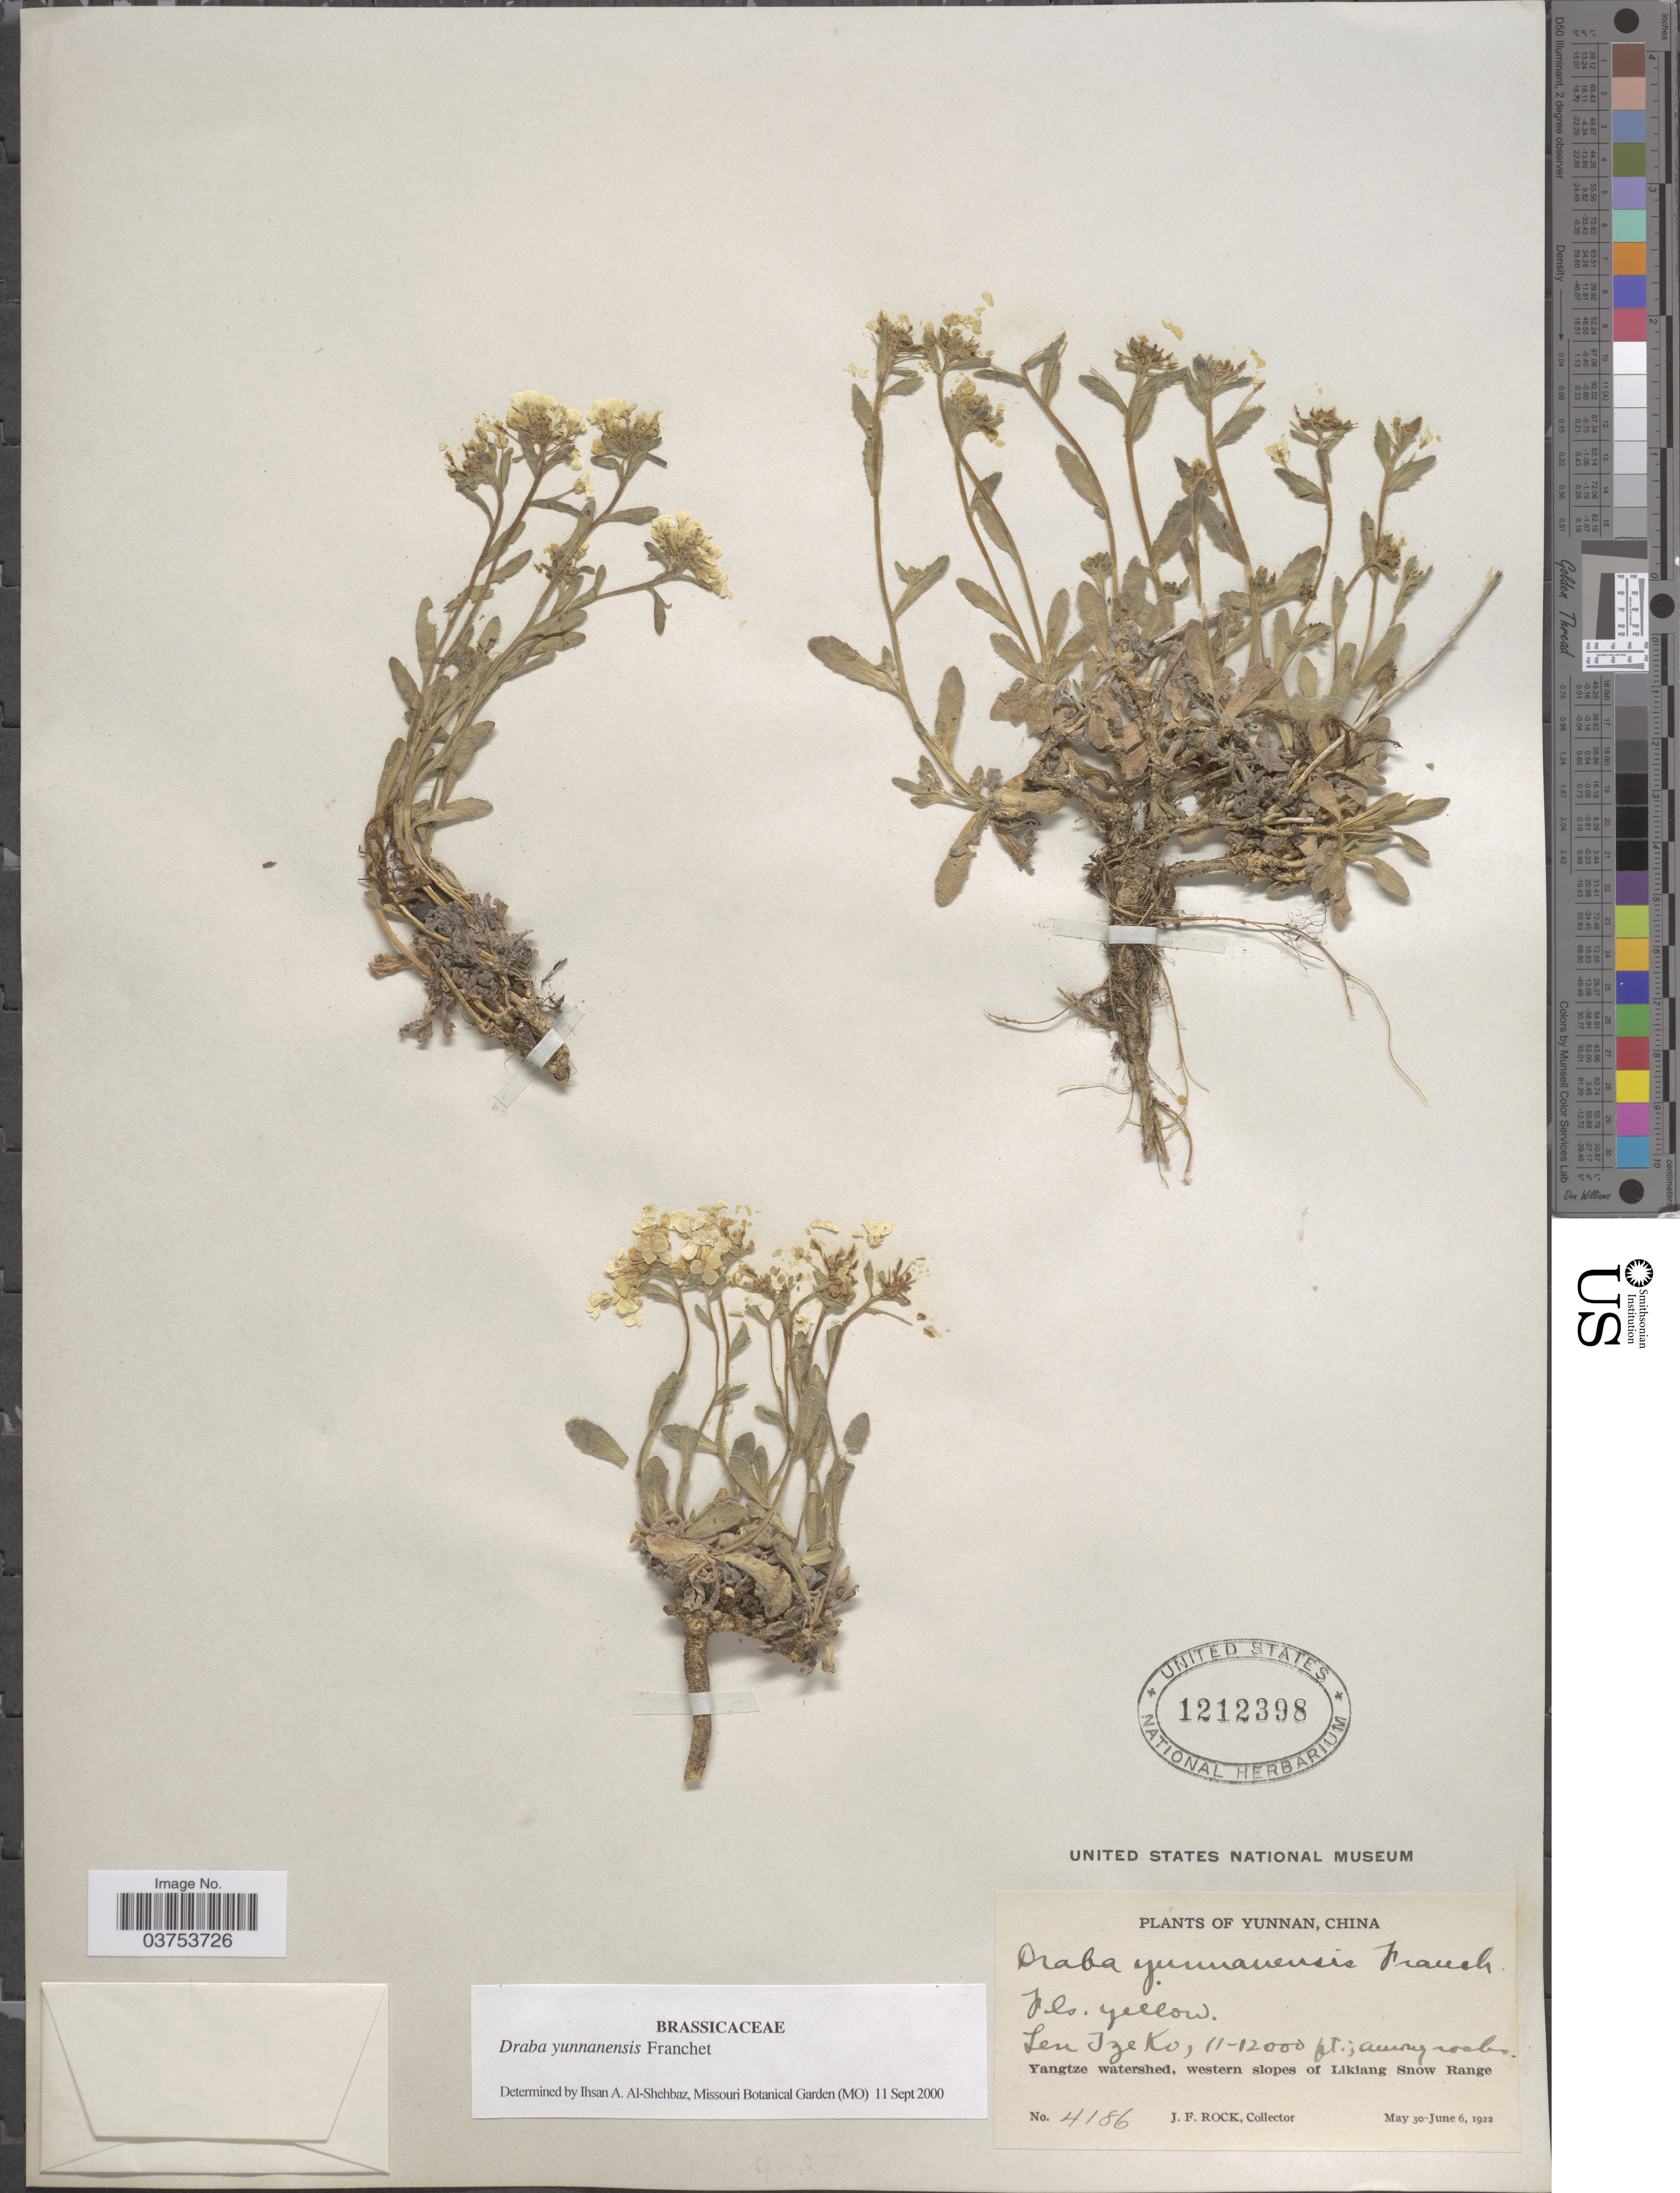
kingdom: Plantae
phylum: Tracheophyta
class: Magnoliopsida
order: Brassicales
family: Brassicaceae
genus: Draba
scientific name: Draba yunnanensis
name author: Franch.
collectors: J. Rock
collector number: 4186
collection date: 1922-05-30/1922-06-06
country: China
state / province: Yunnan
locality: Len Tze Ko. Yangtze watershed, western slopes of Likiang Snow Range.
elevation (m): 3353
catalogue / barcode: US 1212398